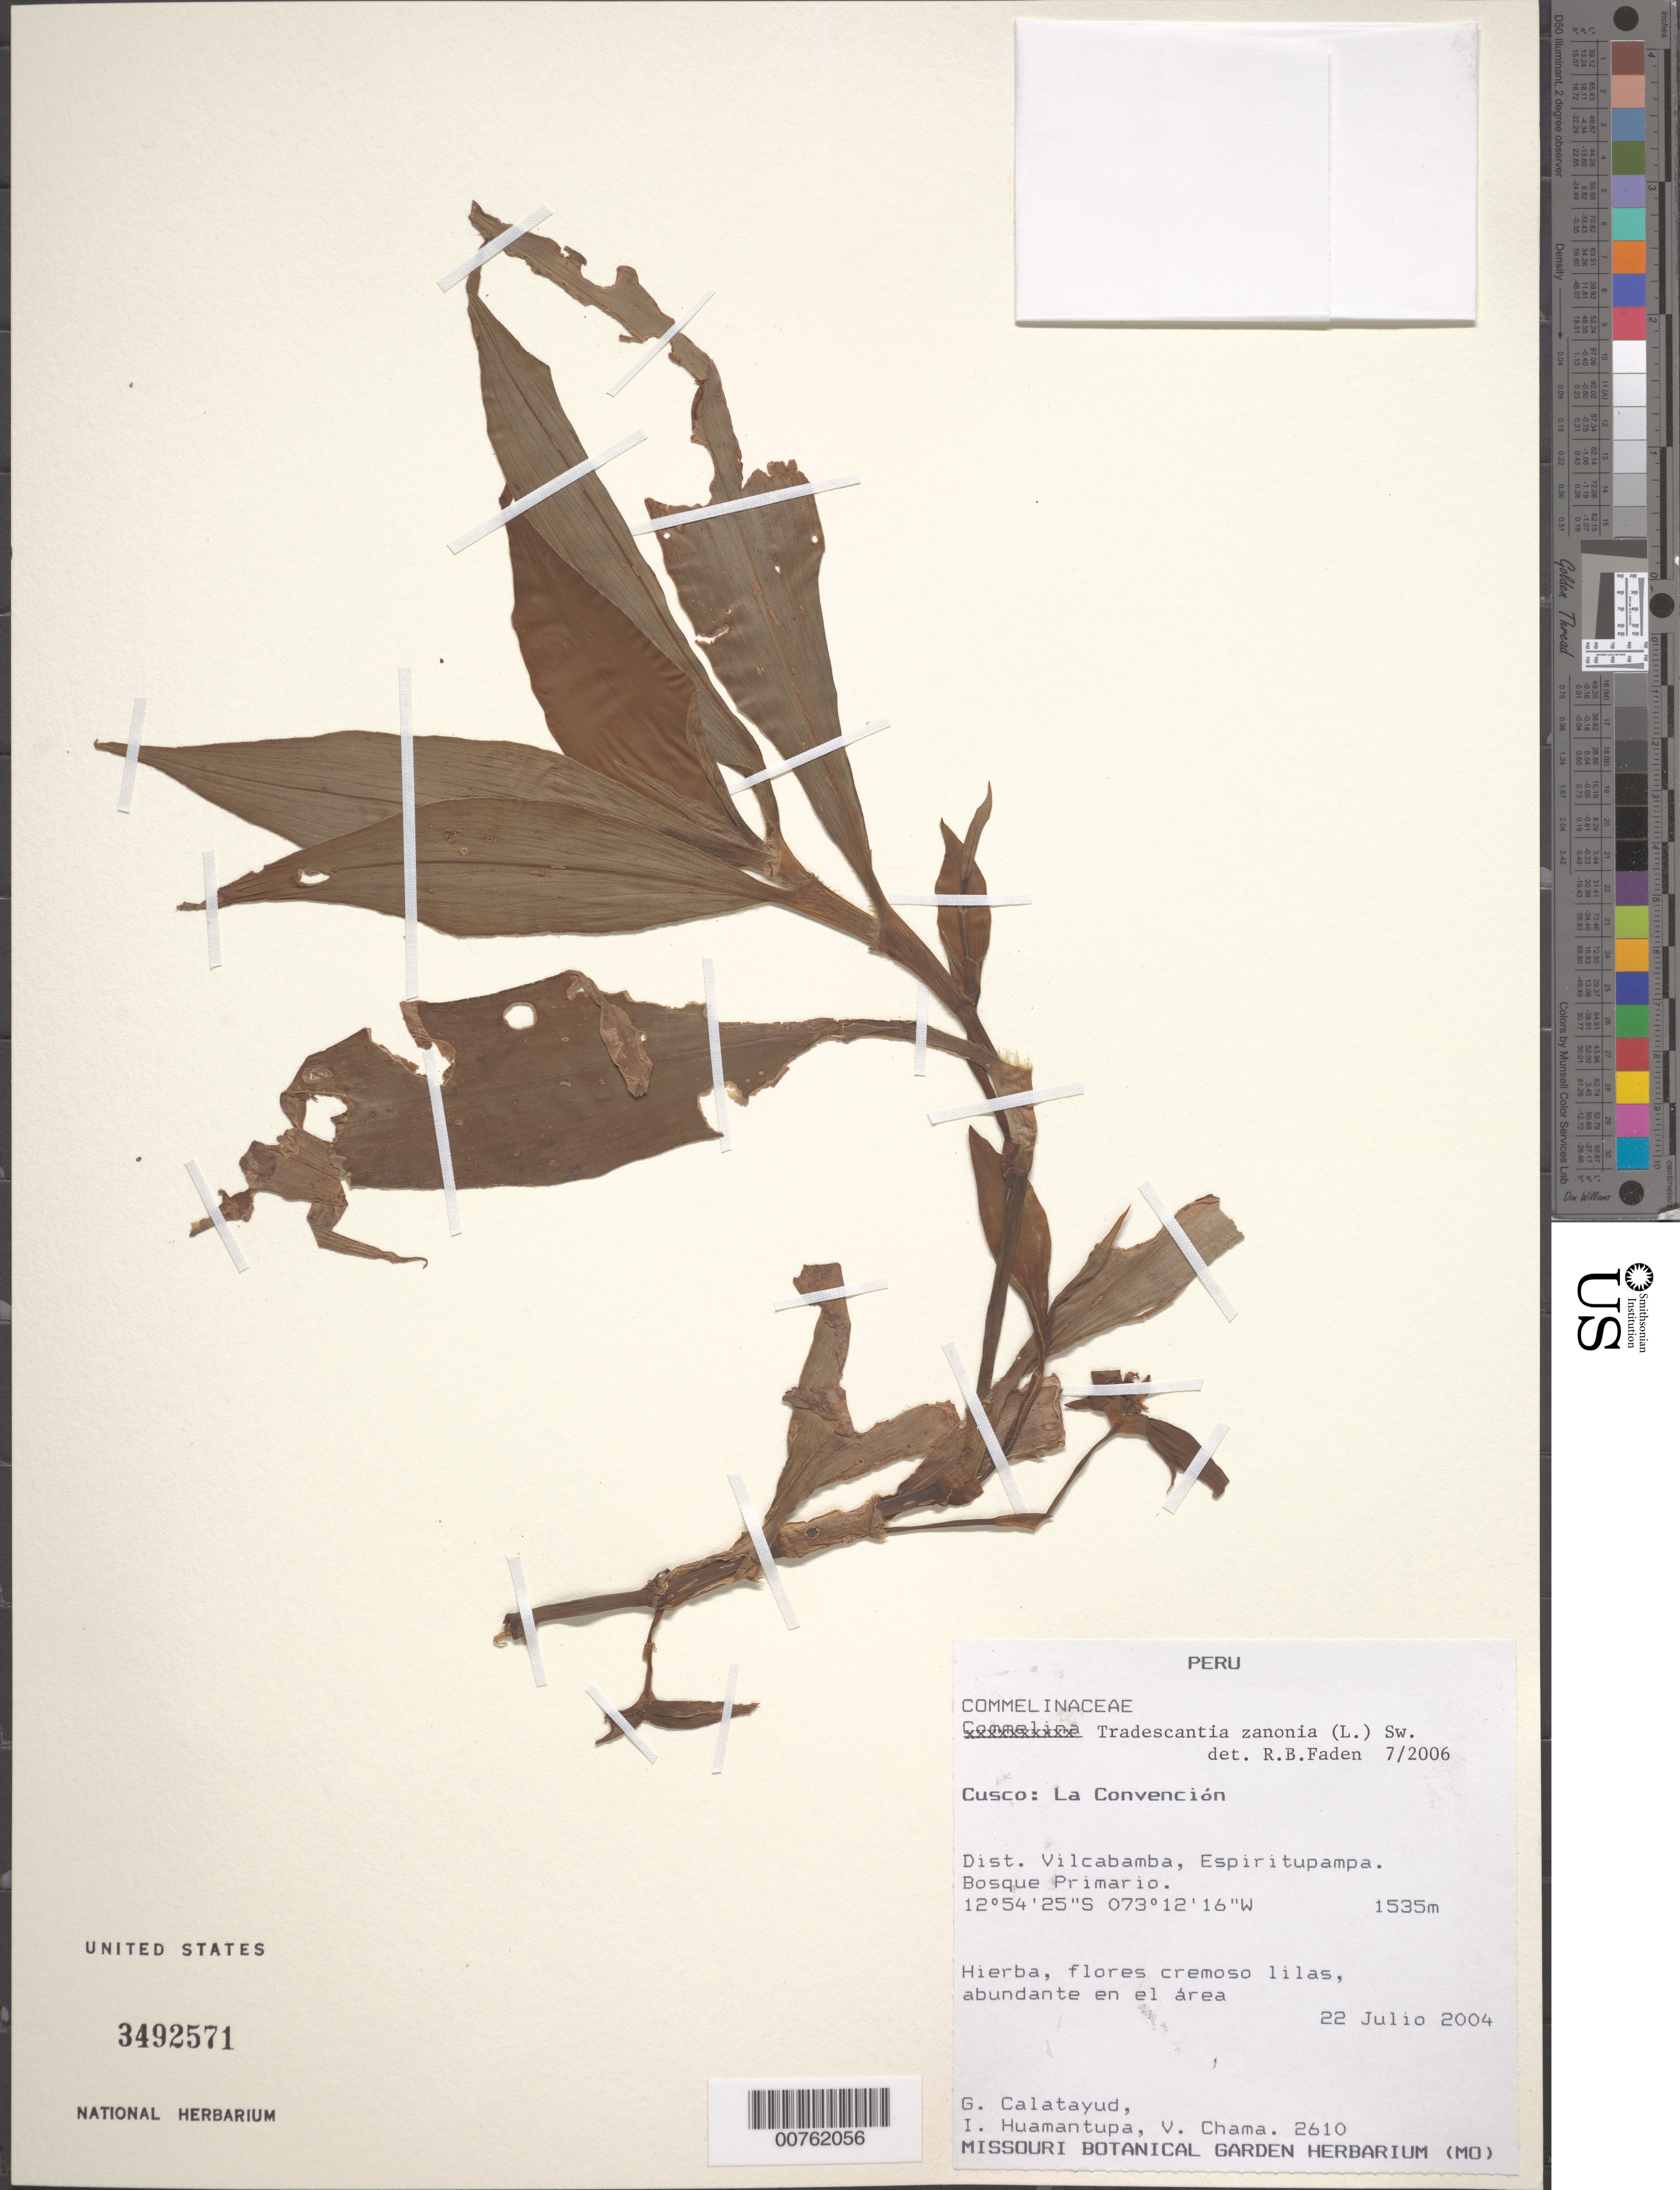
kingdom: Plantae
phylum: Tracheophyta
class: Liliopsida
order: Commelinales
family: Commelinaceae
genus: Tradescantia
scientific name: Tradescantia zanonia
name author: (L.) Sw.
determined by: Faden, Robert B., (US), Smithsonian Institution - National Museum of Natural History (UNITED STATES)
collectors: G. Calatayud, I. Huamantupa & V. Chama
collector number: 2610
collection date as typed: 22 Jul 2004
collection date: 2004-07-22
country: Peru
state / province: Cusco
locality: La Convencion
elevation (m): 1535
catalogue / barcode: US 3492571